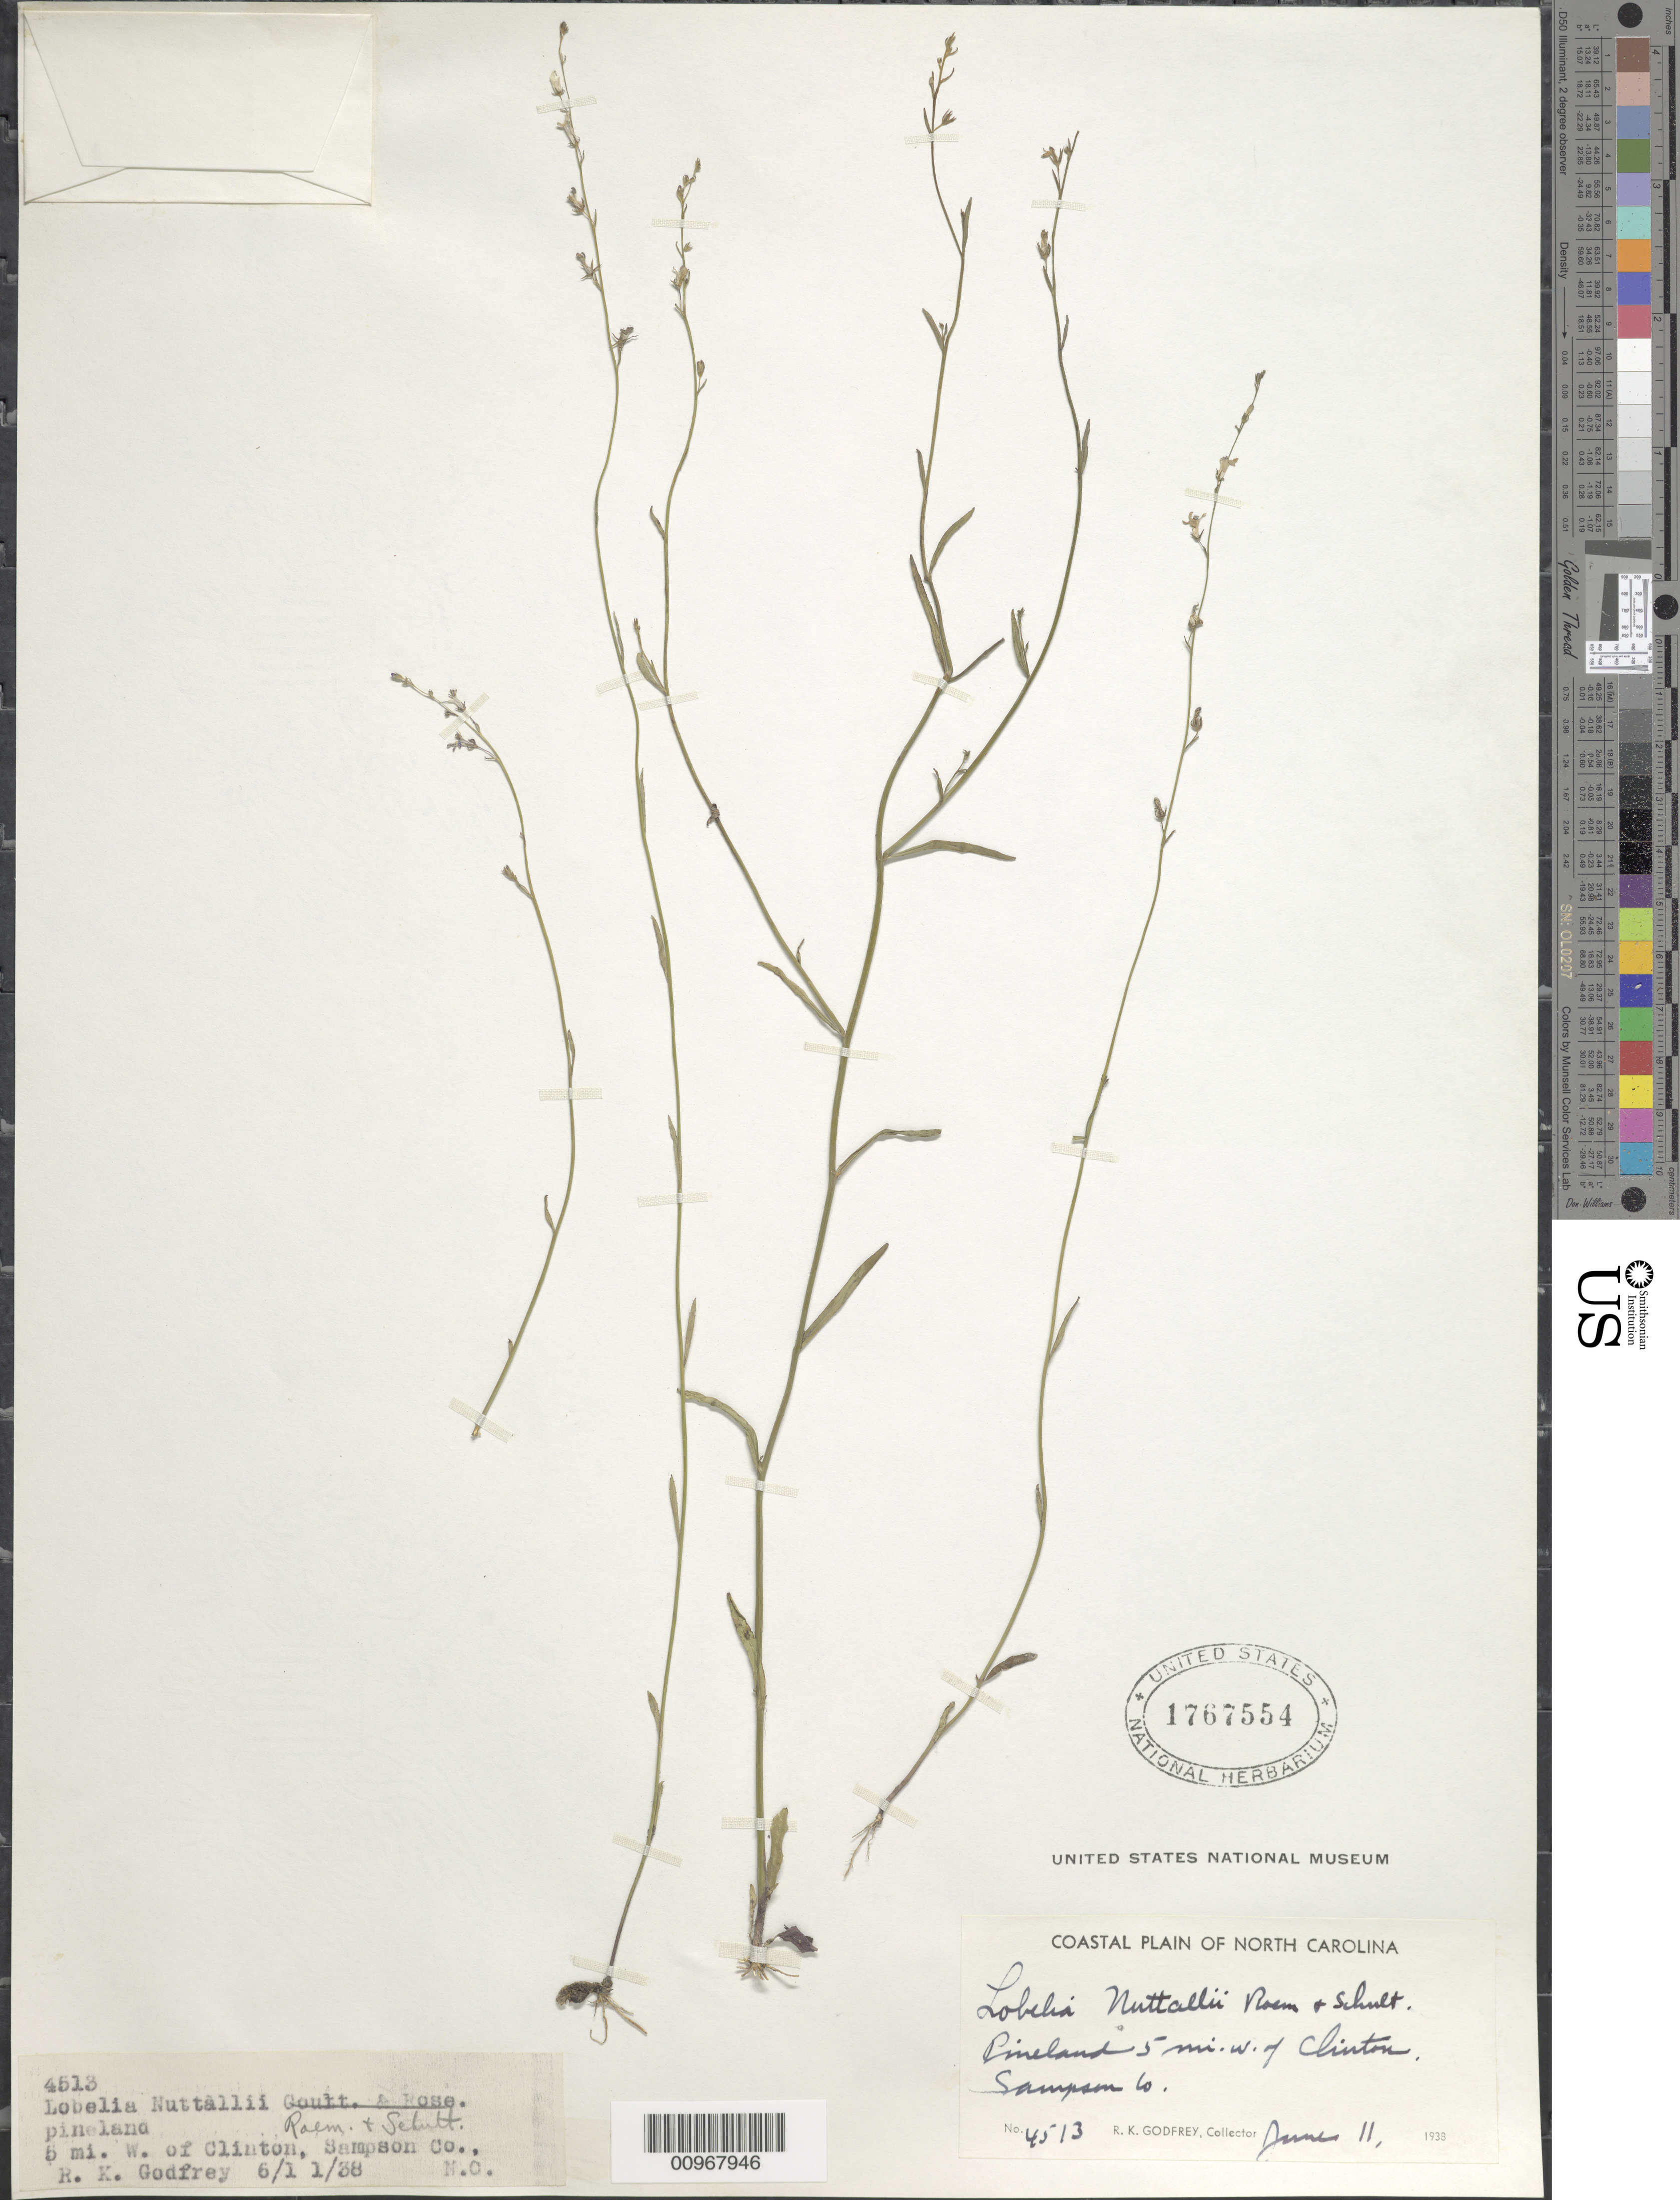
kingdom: Plantae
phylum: Tracheophyta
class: Magnoliopsida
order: Asterales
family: Campanulaceae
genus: Lobelia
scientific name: Lobelia nuttallii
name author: Schult.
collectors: R. K. Godfrey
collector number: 4513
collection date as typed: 11 Jun 1938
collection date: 1938-06-11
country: United States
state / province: North Carolina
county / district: Scotland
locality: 5 mi. W of Clinton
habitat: pineland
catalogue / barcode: US 1767554